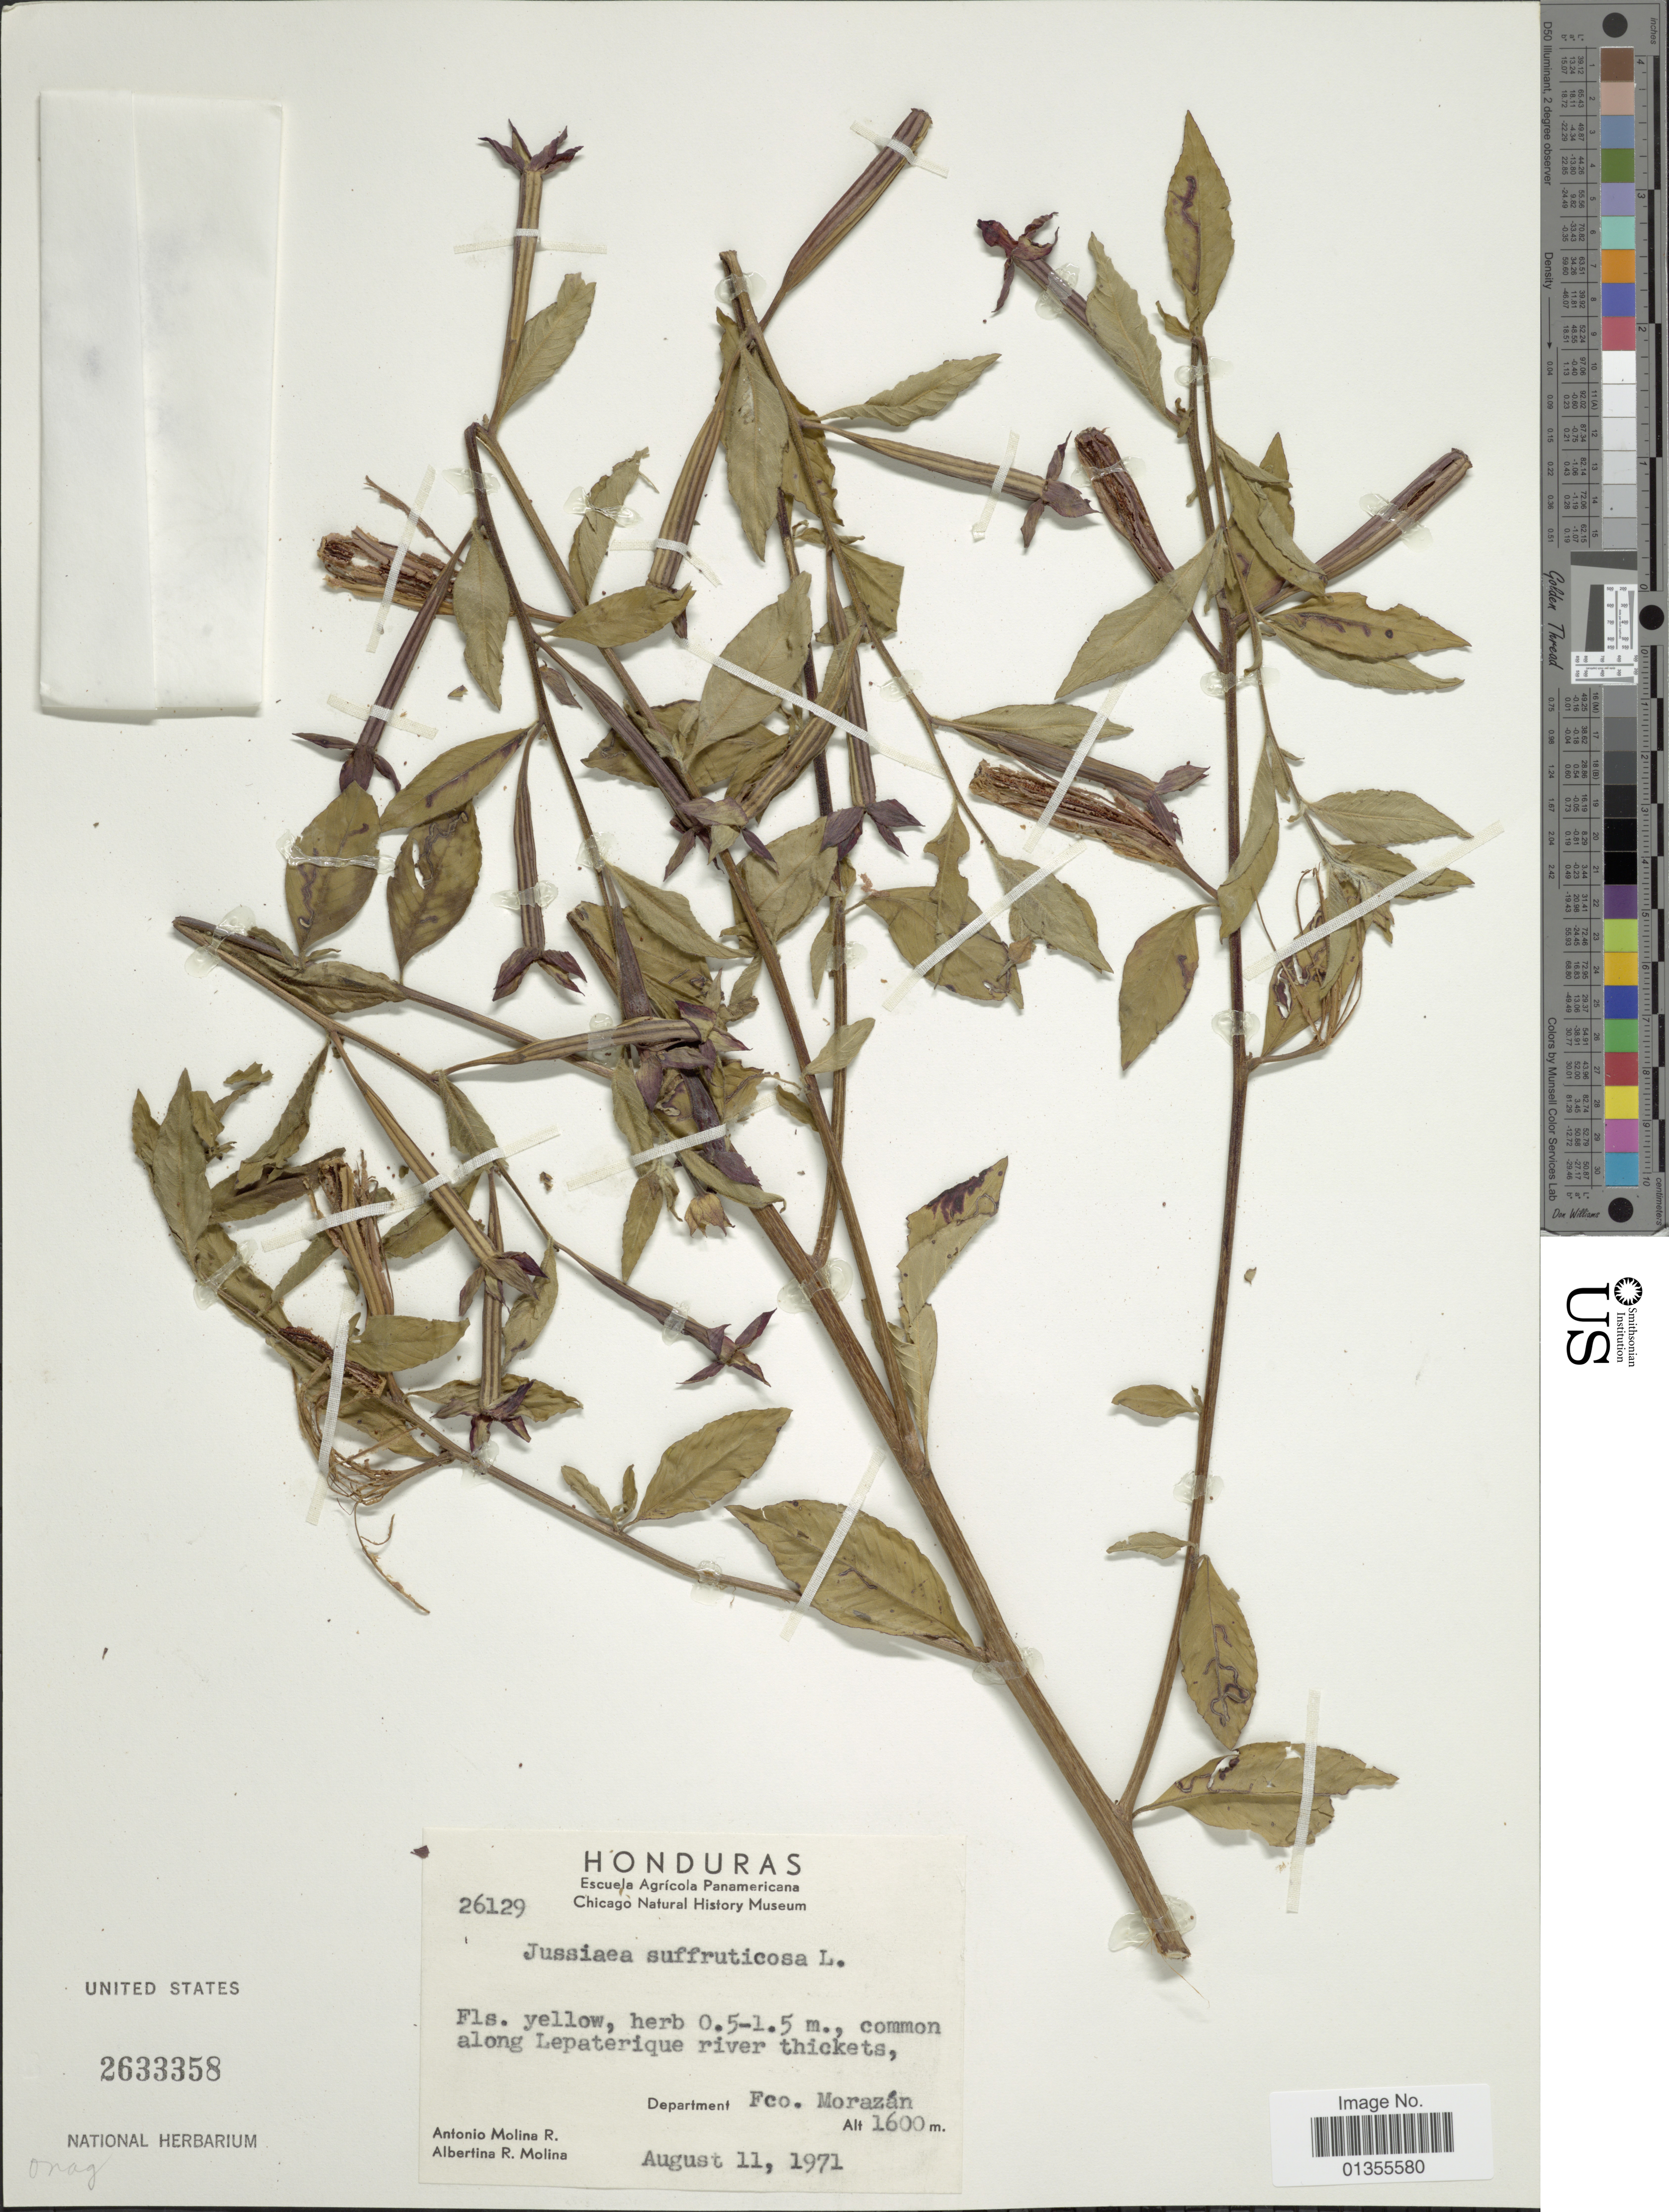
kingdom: Plantae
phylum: Tracheophyta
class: Magnoliopsida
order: Myrtales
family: Onagraceae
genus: Ludwigia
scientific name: Ludwigia octovalvis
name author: (Jacq.) P.H. Raven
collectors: A. Molina R. & A. R. Molina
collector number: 26129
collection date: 1971-08-11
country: Honduras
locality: Common along Lepaterique river thickets, Department Fco. Morazán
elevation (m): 1600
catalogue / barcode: US 2633358